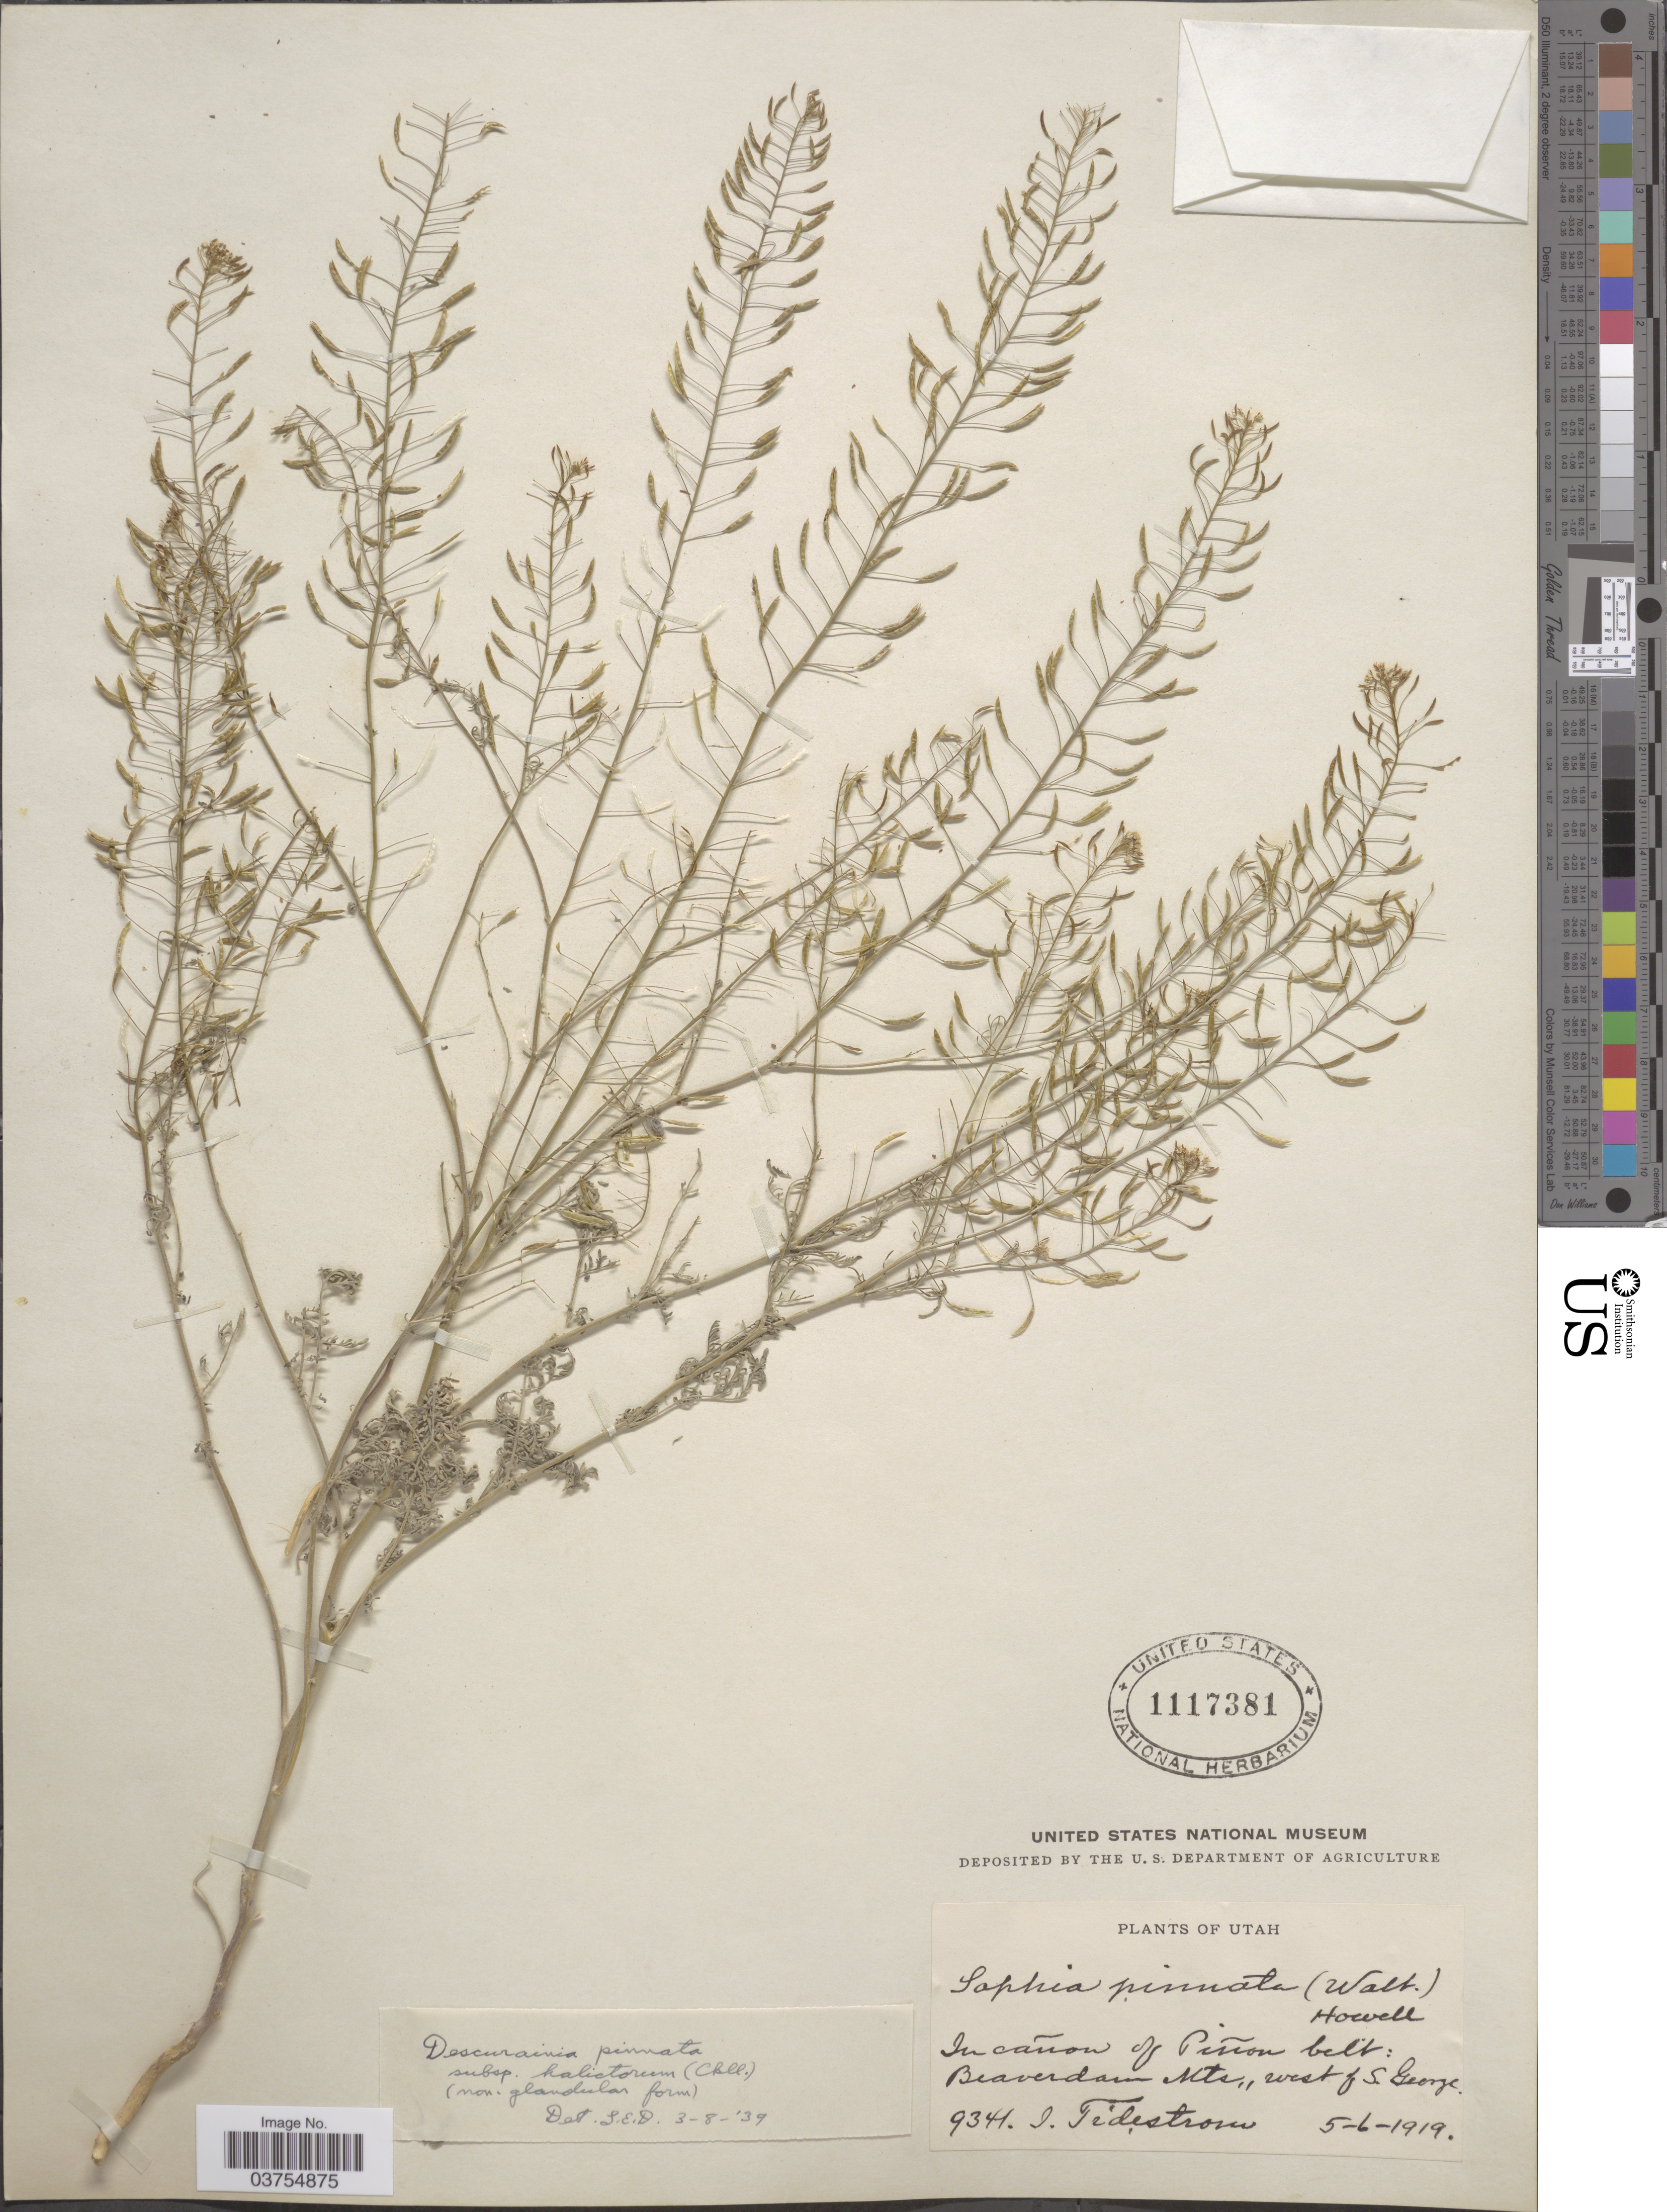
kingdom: Plantae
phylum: Tracheophyta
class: Magnoliopsida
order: Brassicales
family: Brassicaceae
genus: Descurainia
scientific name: Descurainia pinnata subsp. halictorum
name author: (Cockerell) Detling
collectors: I. F. Tidestrom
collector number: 9344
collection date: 1919-05-06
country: United States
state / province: Utah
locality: In cañon of Piñon belt. Beaverdam Mts. , west of S, George.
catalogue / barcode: US 1117381